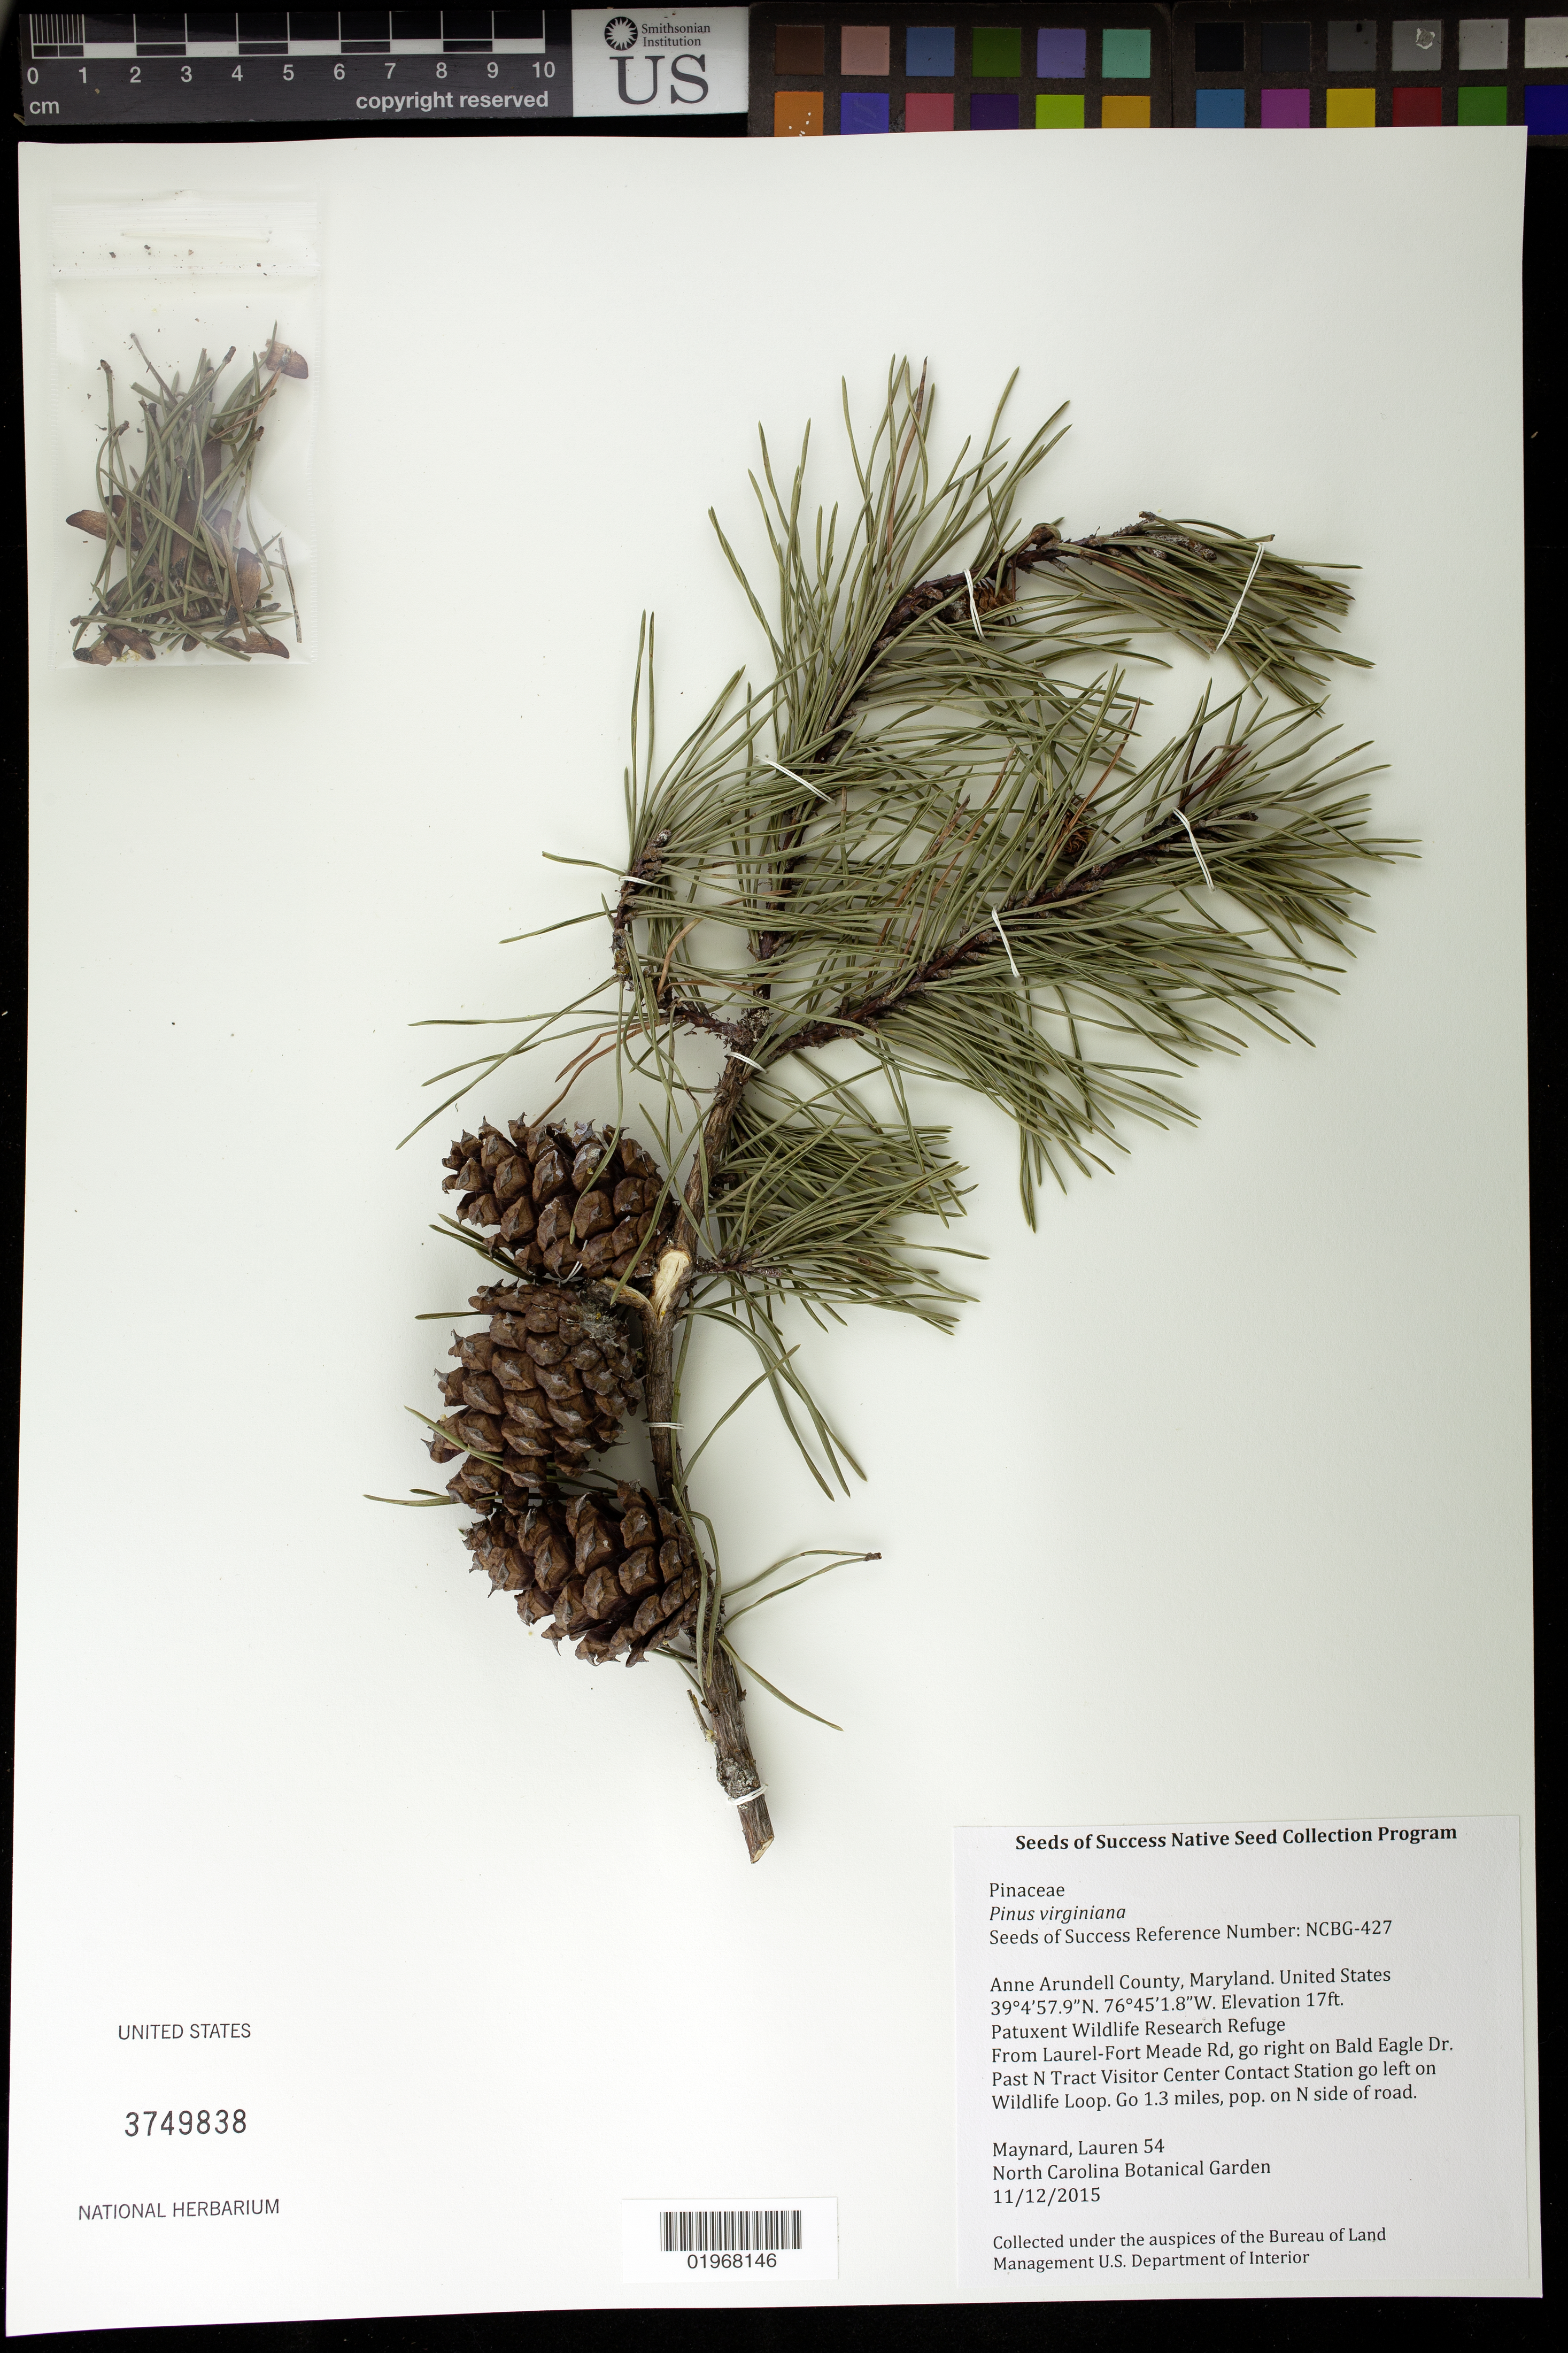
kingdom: Plantae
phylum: Tracheophyta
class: Pinopsida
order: Pinales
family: Pinaceae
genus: Pinus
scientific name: Pinus virginiana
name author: Mill.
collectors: L. Maynard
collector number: NCBG-427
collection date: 2015-11-12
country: United States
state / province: Maryland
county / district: Anne Arundel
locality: Patuxent Wildlife Research Center, East Tipton Field on Wildlife Loop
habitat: Successional forest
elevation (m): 5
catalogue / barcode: US 3749838